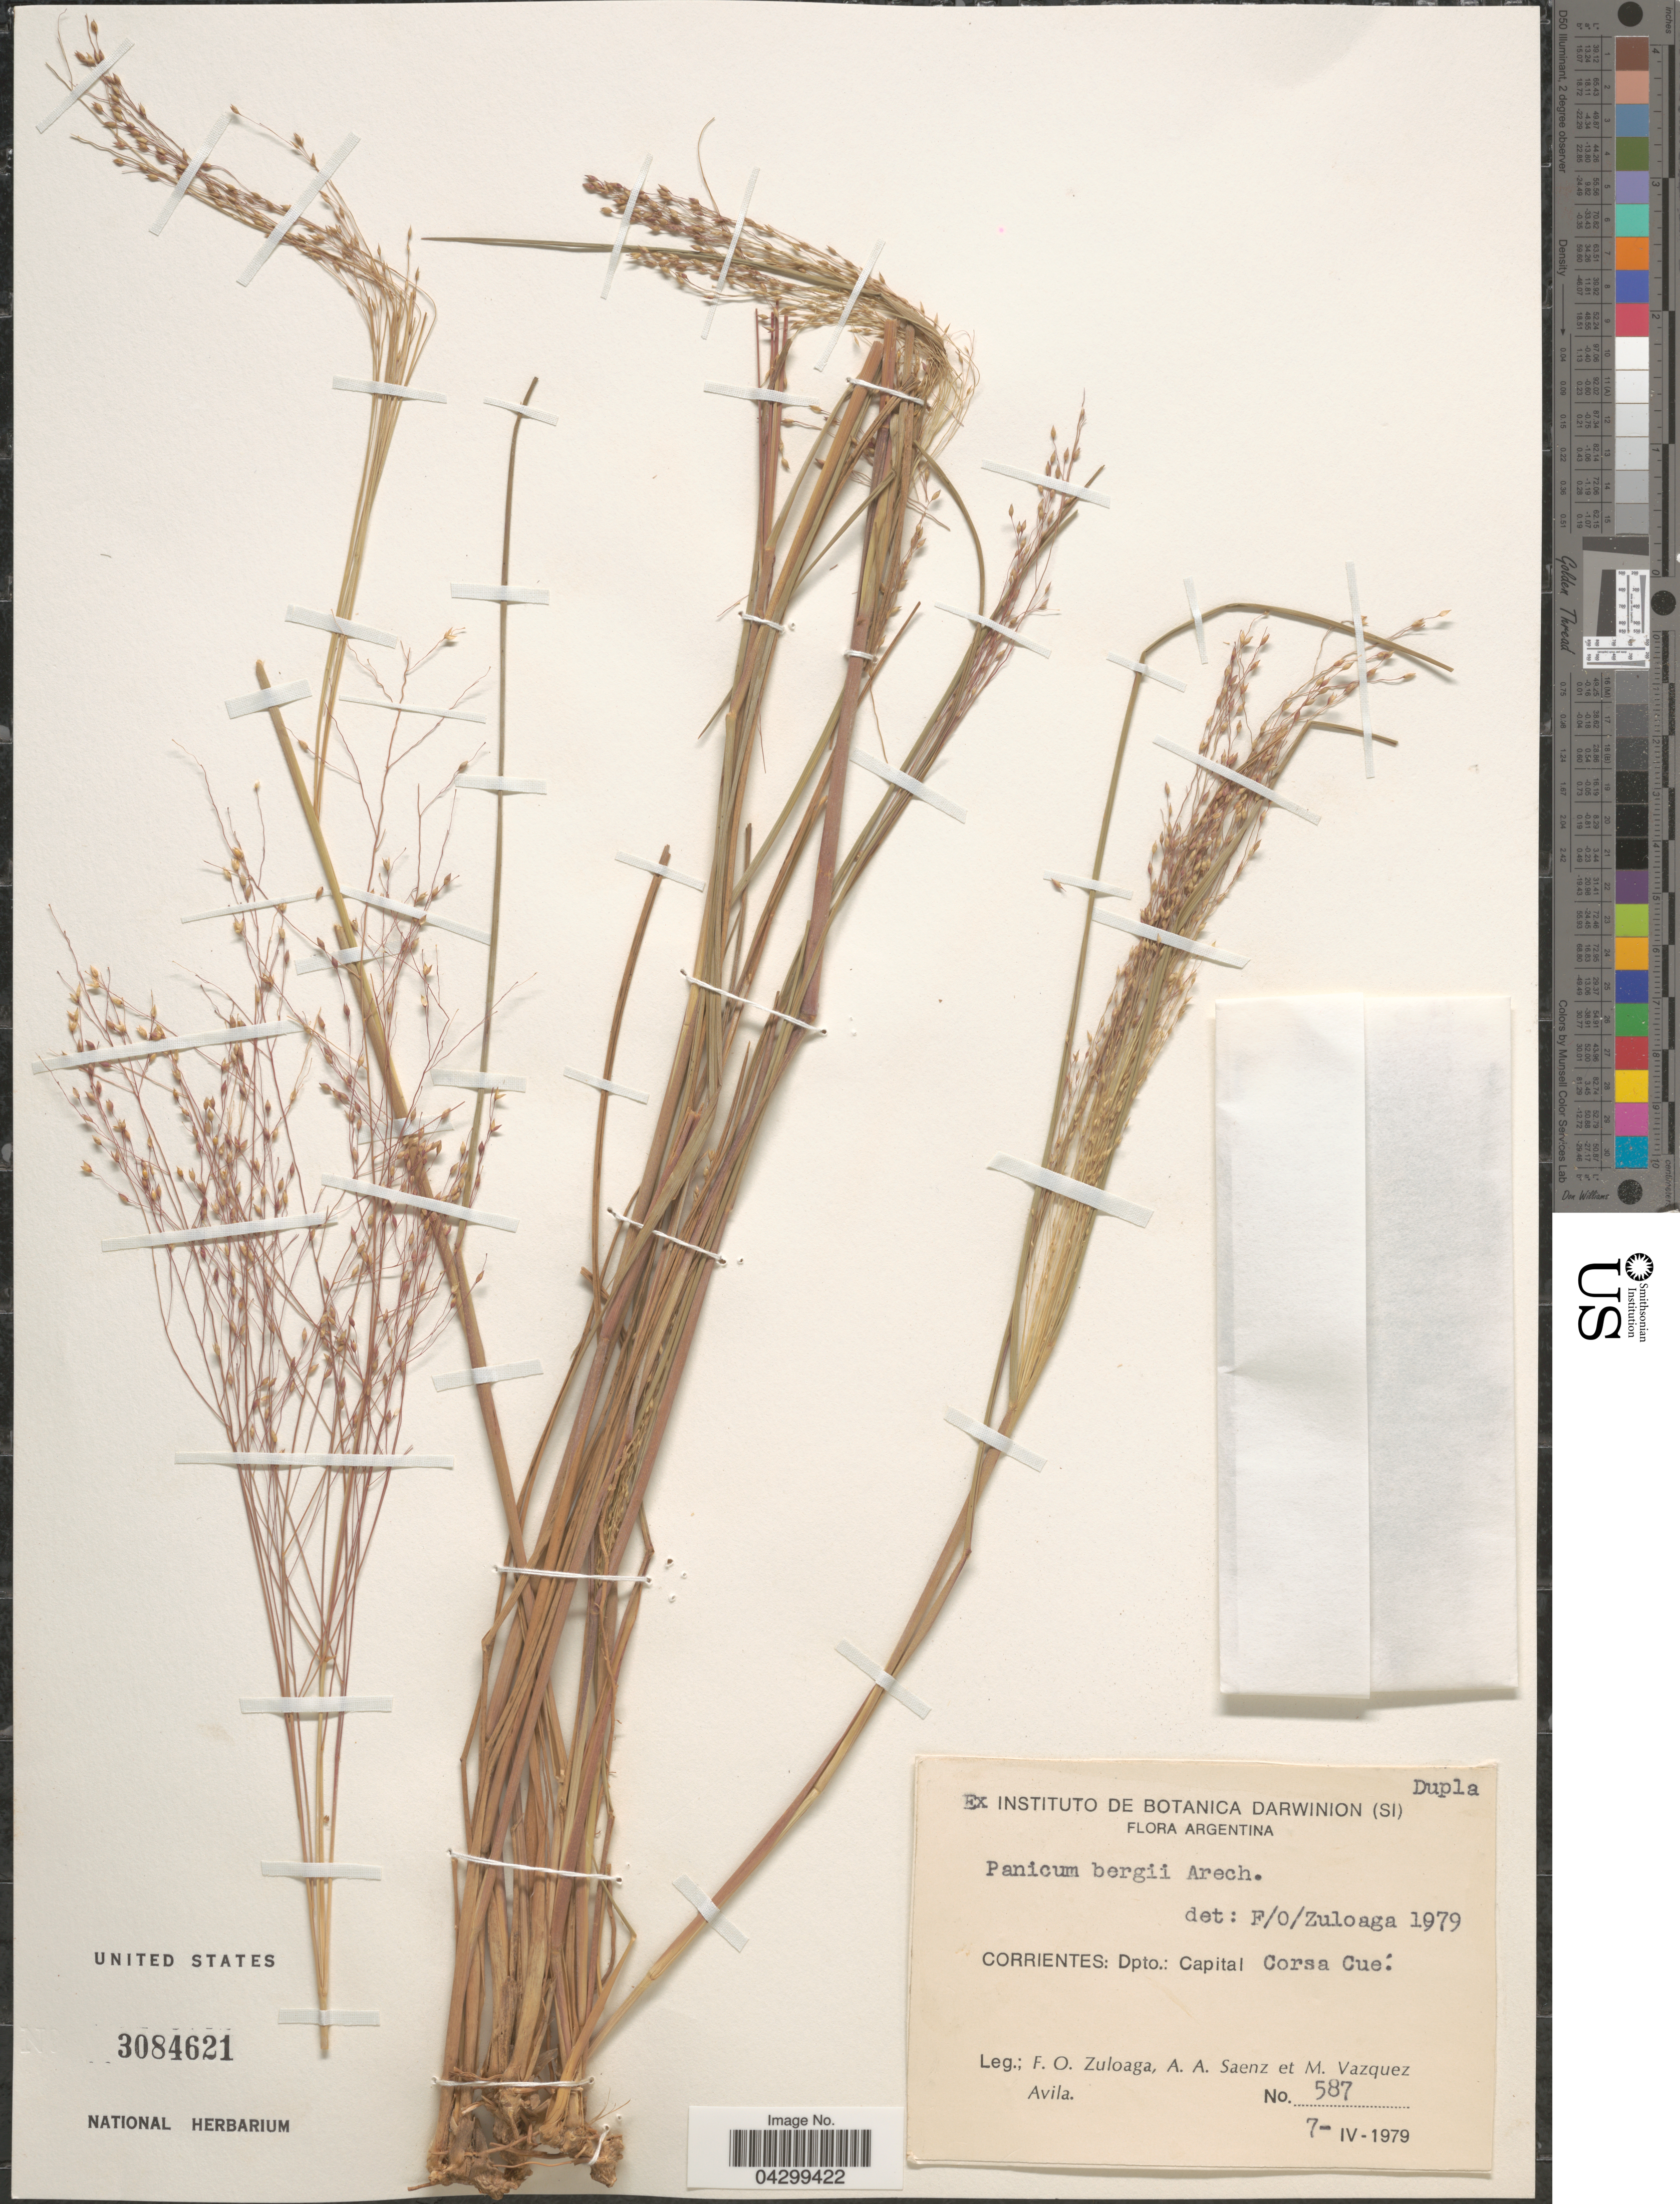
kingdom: Plantae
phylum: Tracheophyta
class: Liliopsida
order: Poales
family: Poaceae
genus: Panicum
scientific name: Panicum bergii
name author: Arechav.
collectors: F. O. Zuloaga, A. A. Saenz & M. D. Vázquez A.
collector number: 587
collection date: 1979-04-07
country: Argentina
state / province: Corrientes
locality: Dpto. Capital. Corsa Cué.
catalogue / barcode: US 3084621